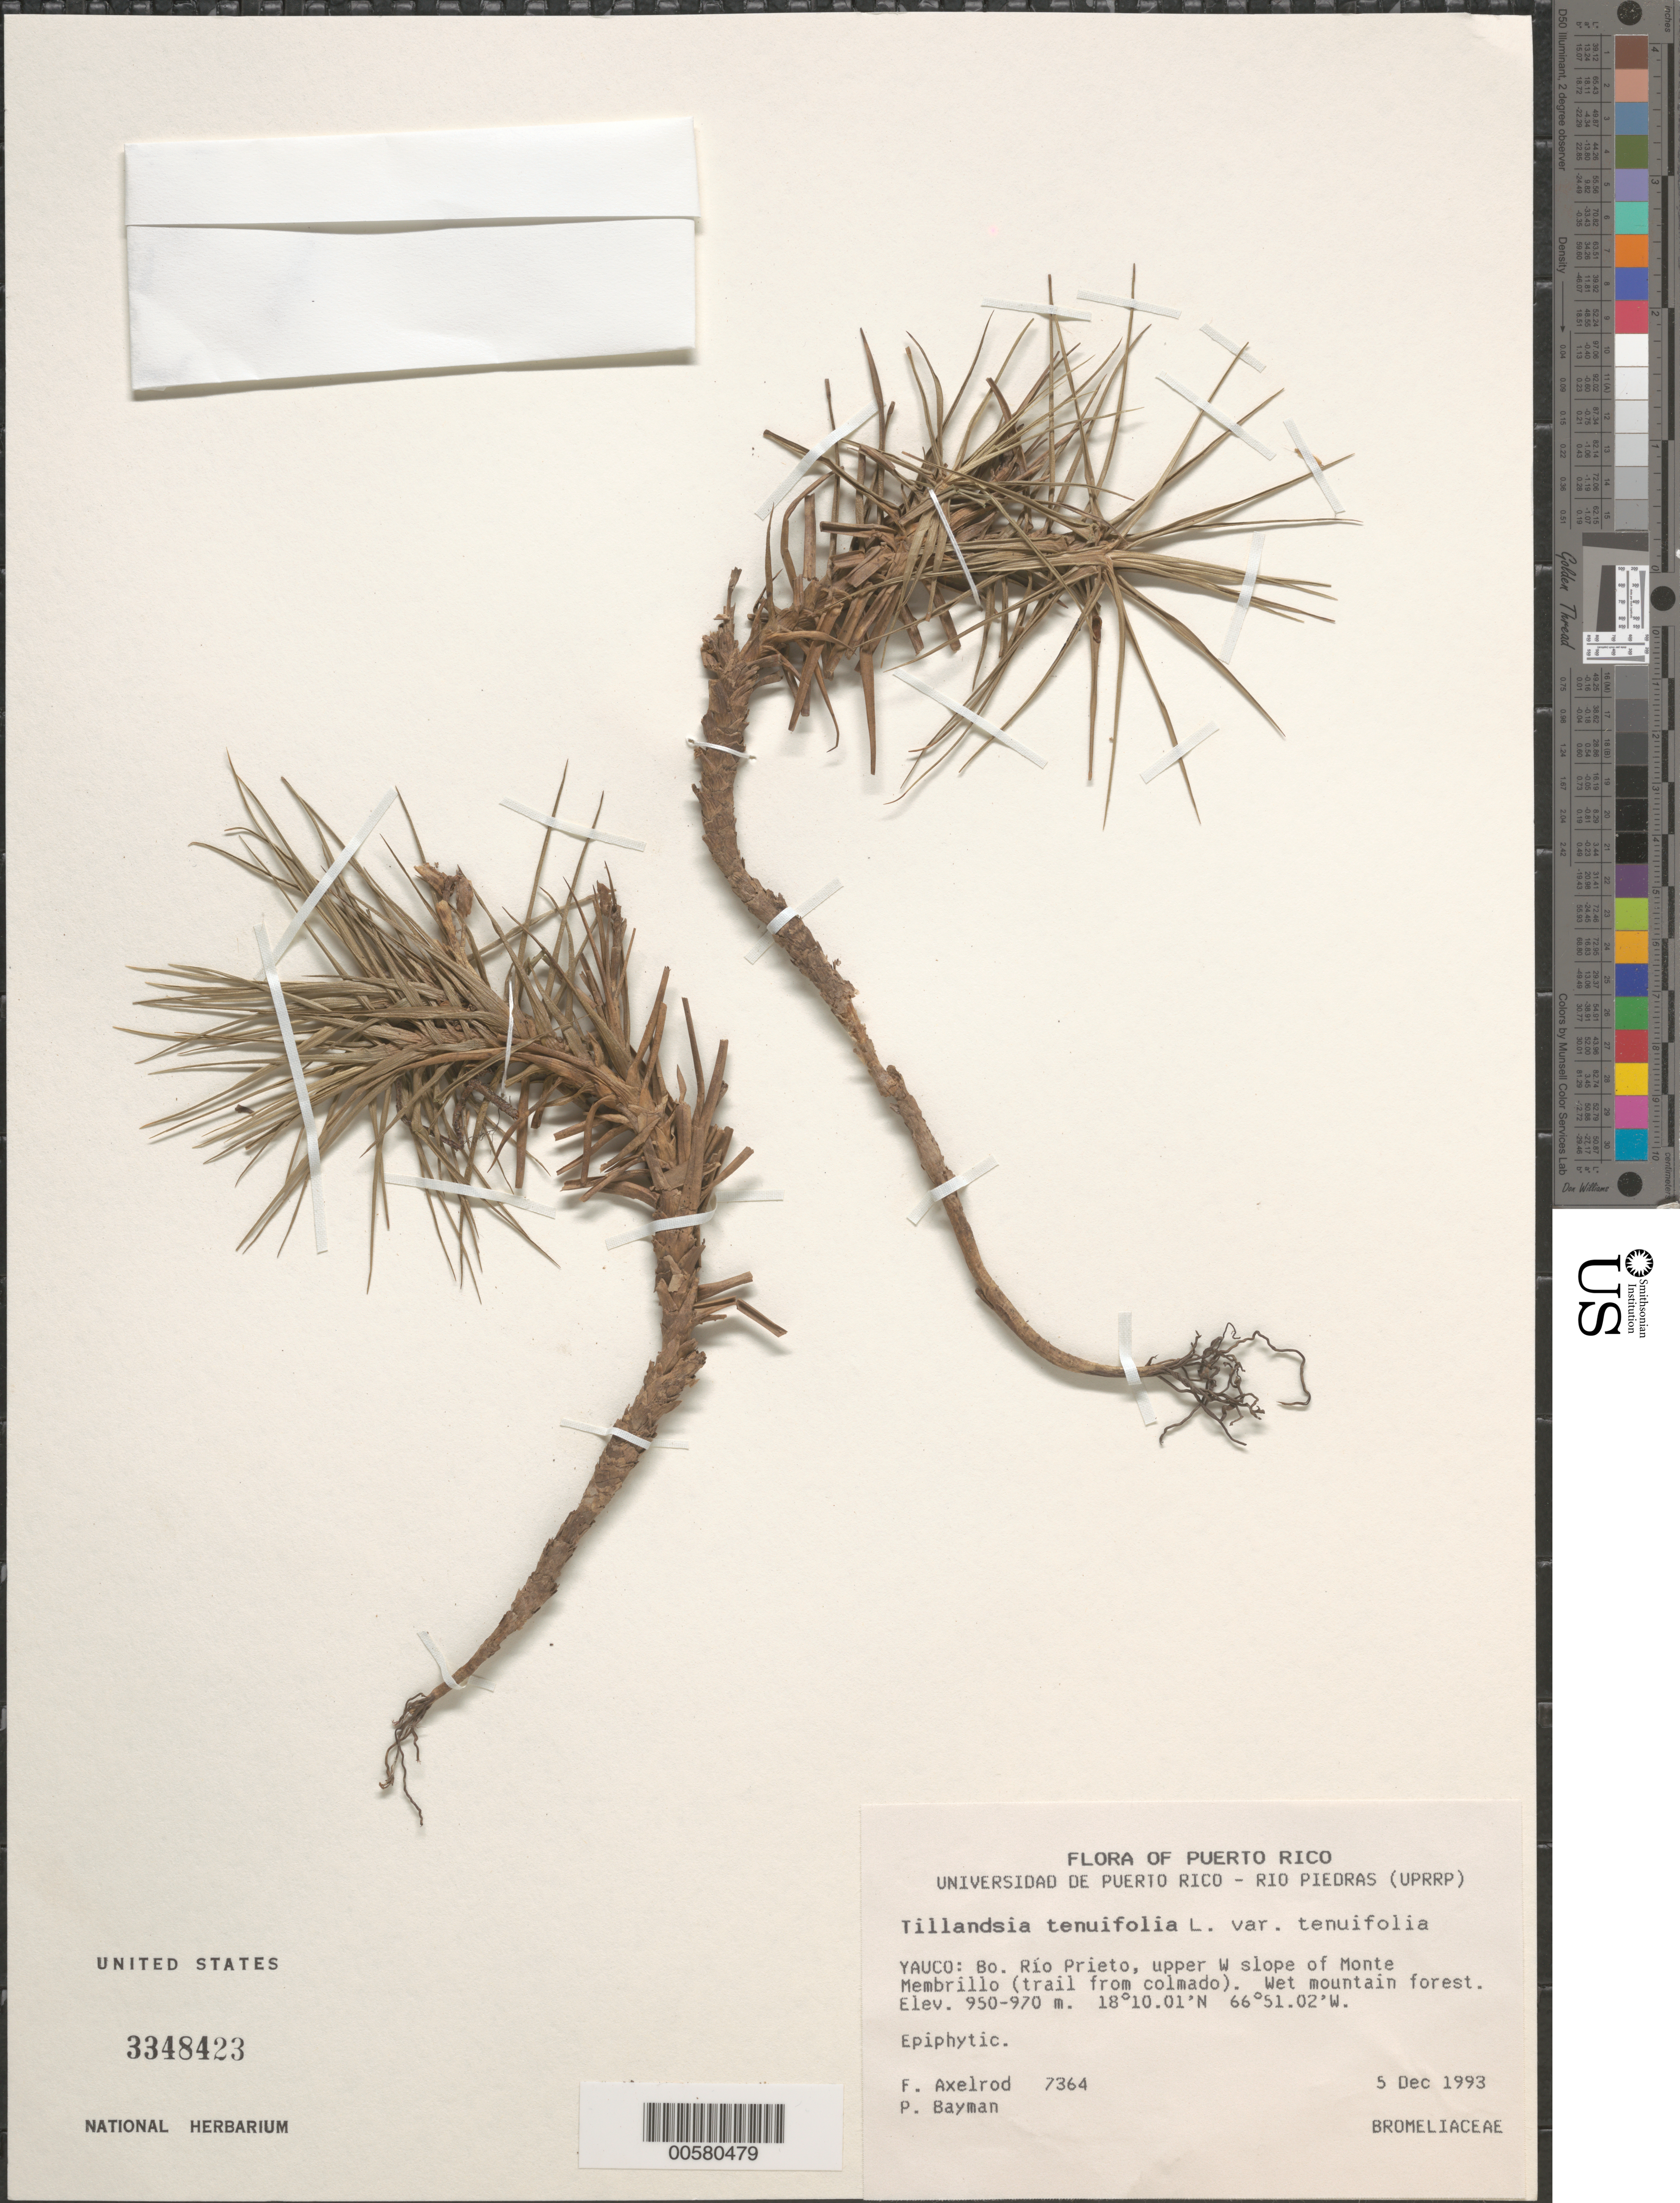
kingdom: Plantae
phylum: Tracheophyta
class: Liliopsida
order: Poales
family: Bromeliaceae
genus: Tillandsia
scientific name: Tillandsia tenuifolia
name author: L.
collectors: F. Axelrod & P. Bayman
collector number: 7364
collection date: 1993-12-05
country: Puerto Rico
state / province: Yauco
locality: Bo. Río Prieto, upper W slope of Monte Membrillo (trail from colmado). Wet mountain forest.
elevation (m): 950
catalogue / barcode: US 3348423